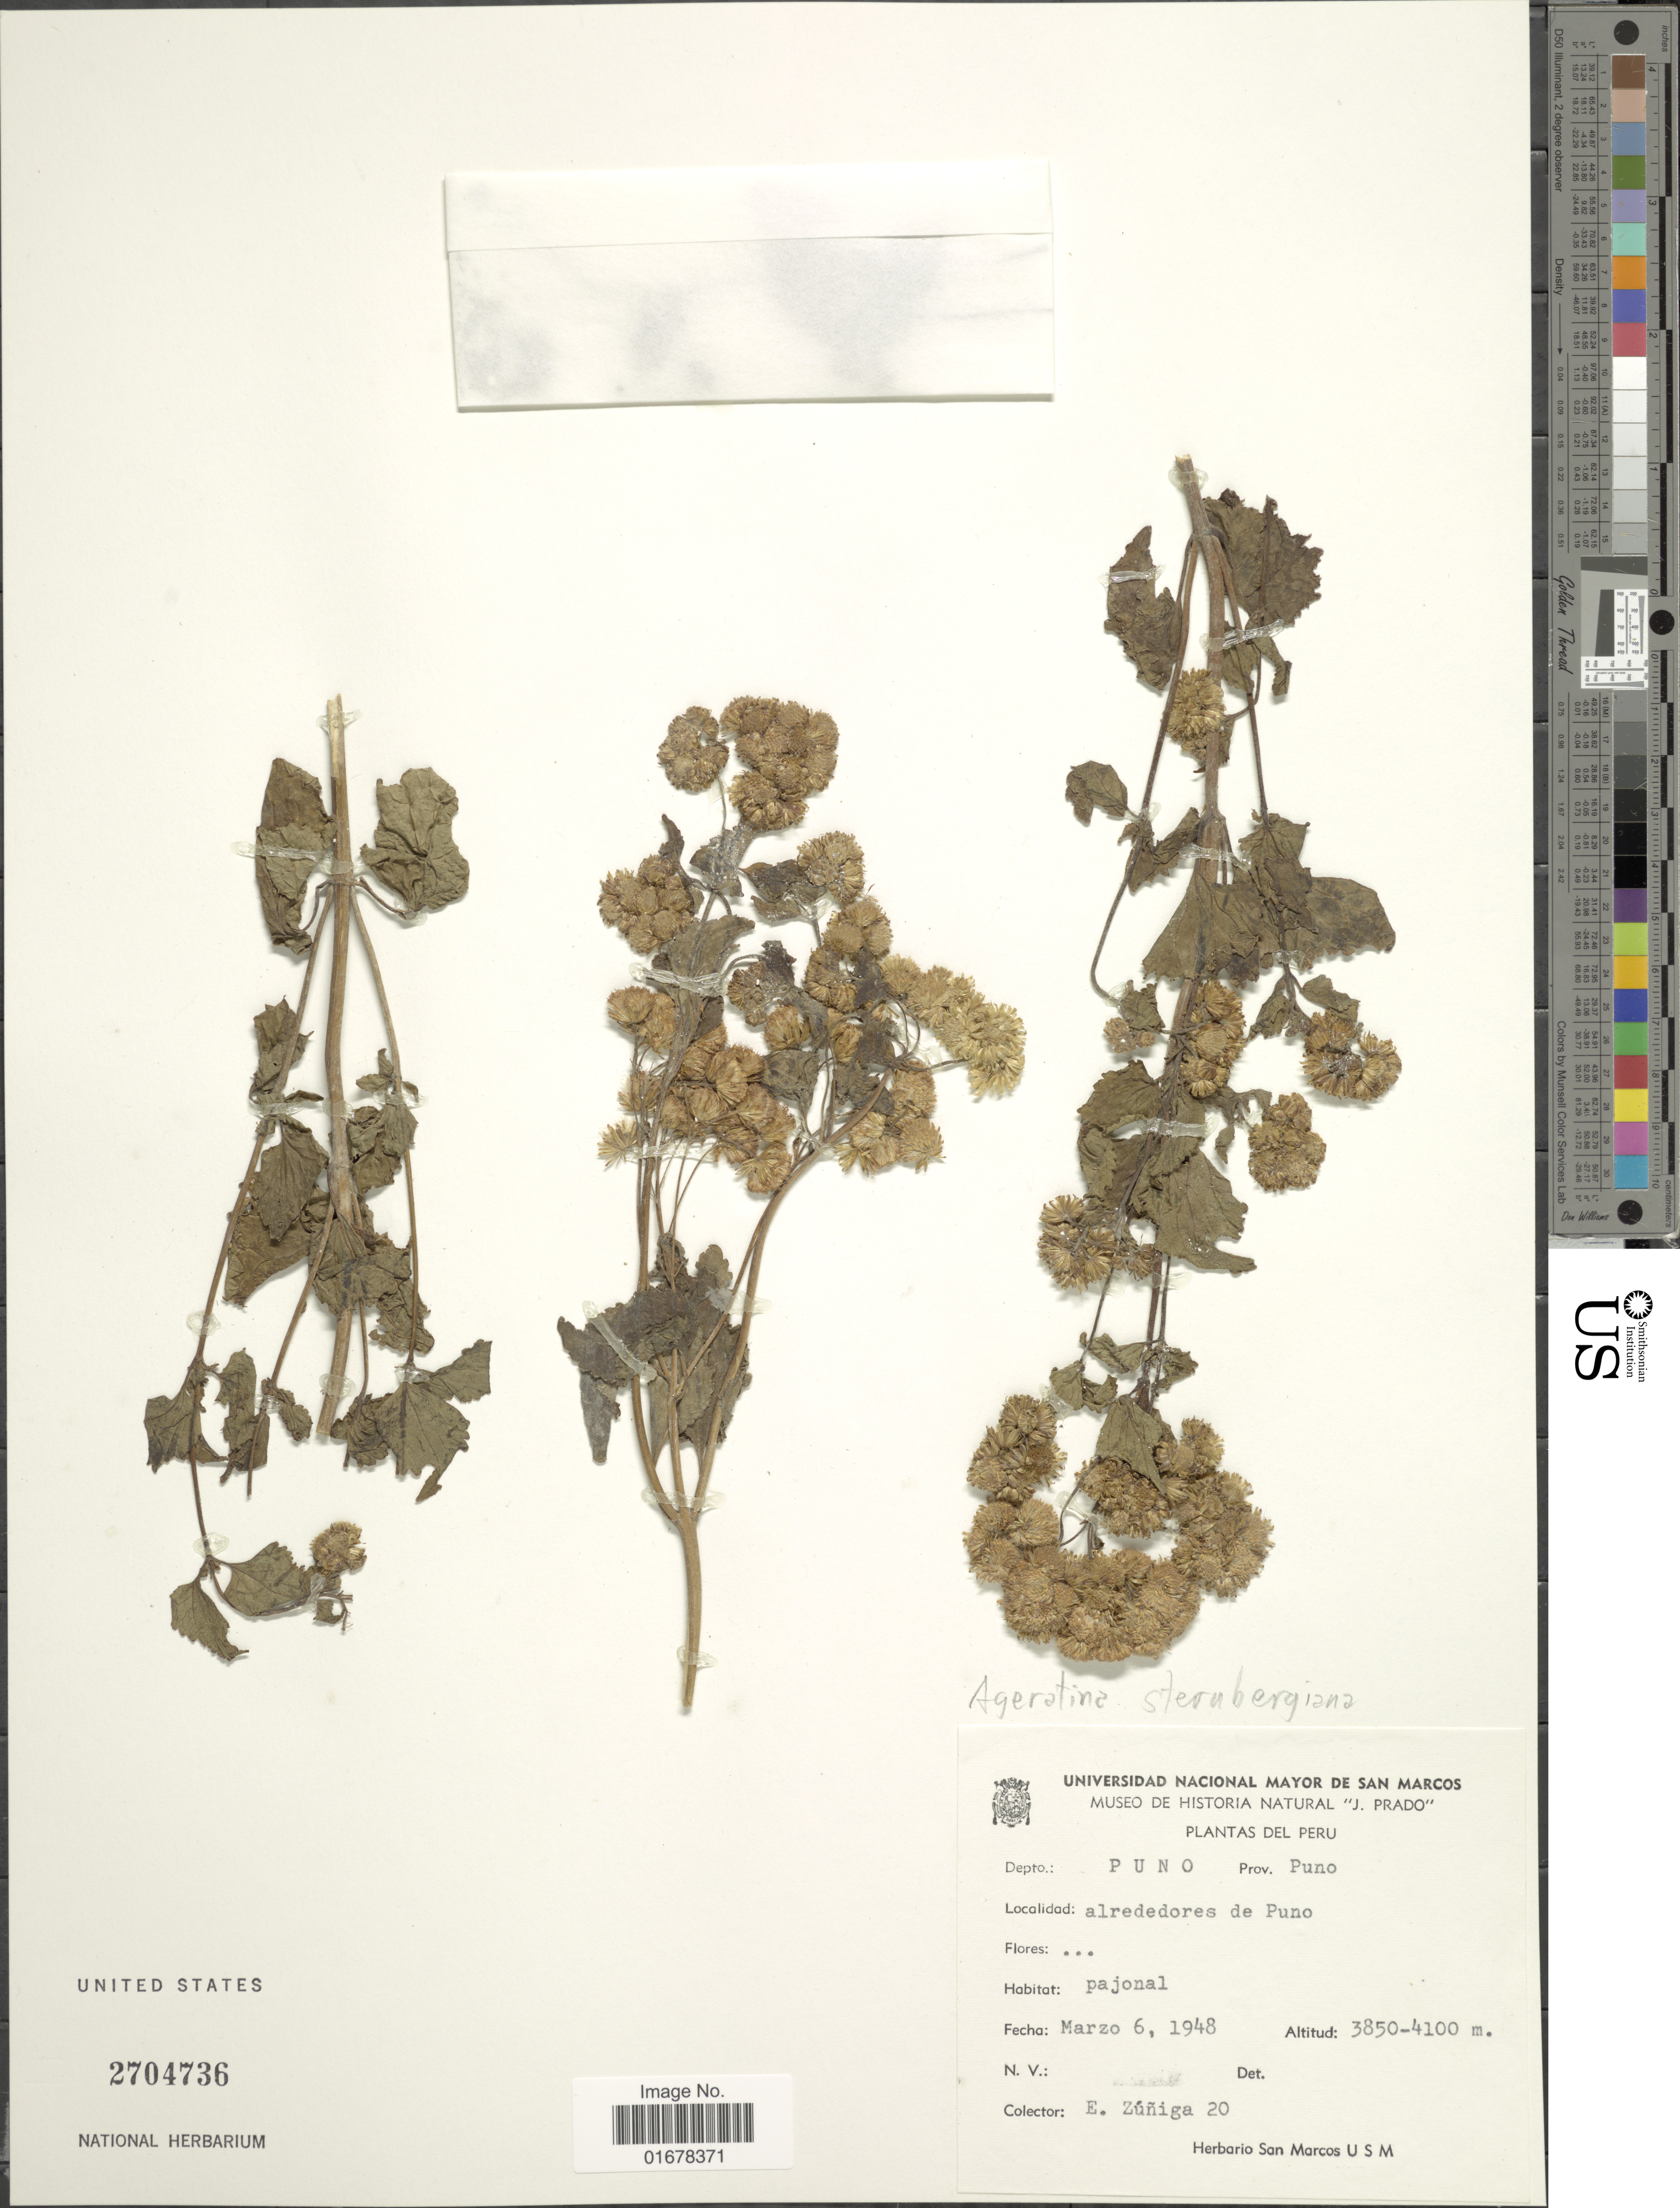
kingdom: Plantae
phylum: Tracheophyta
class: Magnoliopsida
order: Asterales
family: Asteraceae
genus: Ageratina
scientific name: Ageratina sternbergiana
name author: (DC.) R.M. King & H. Rob.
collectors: E. Zuñiga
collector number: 20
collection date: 1948-03-06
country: Peru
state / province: Puno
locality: Depto. Puno, Prov. Puno, Alrededores de Puno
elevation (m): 3850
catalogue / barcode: US 2704736